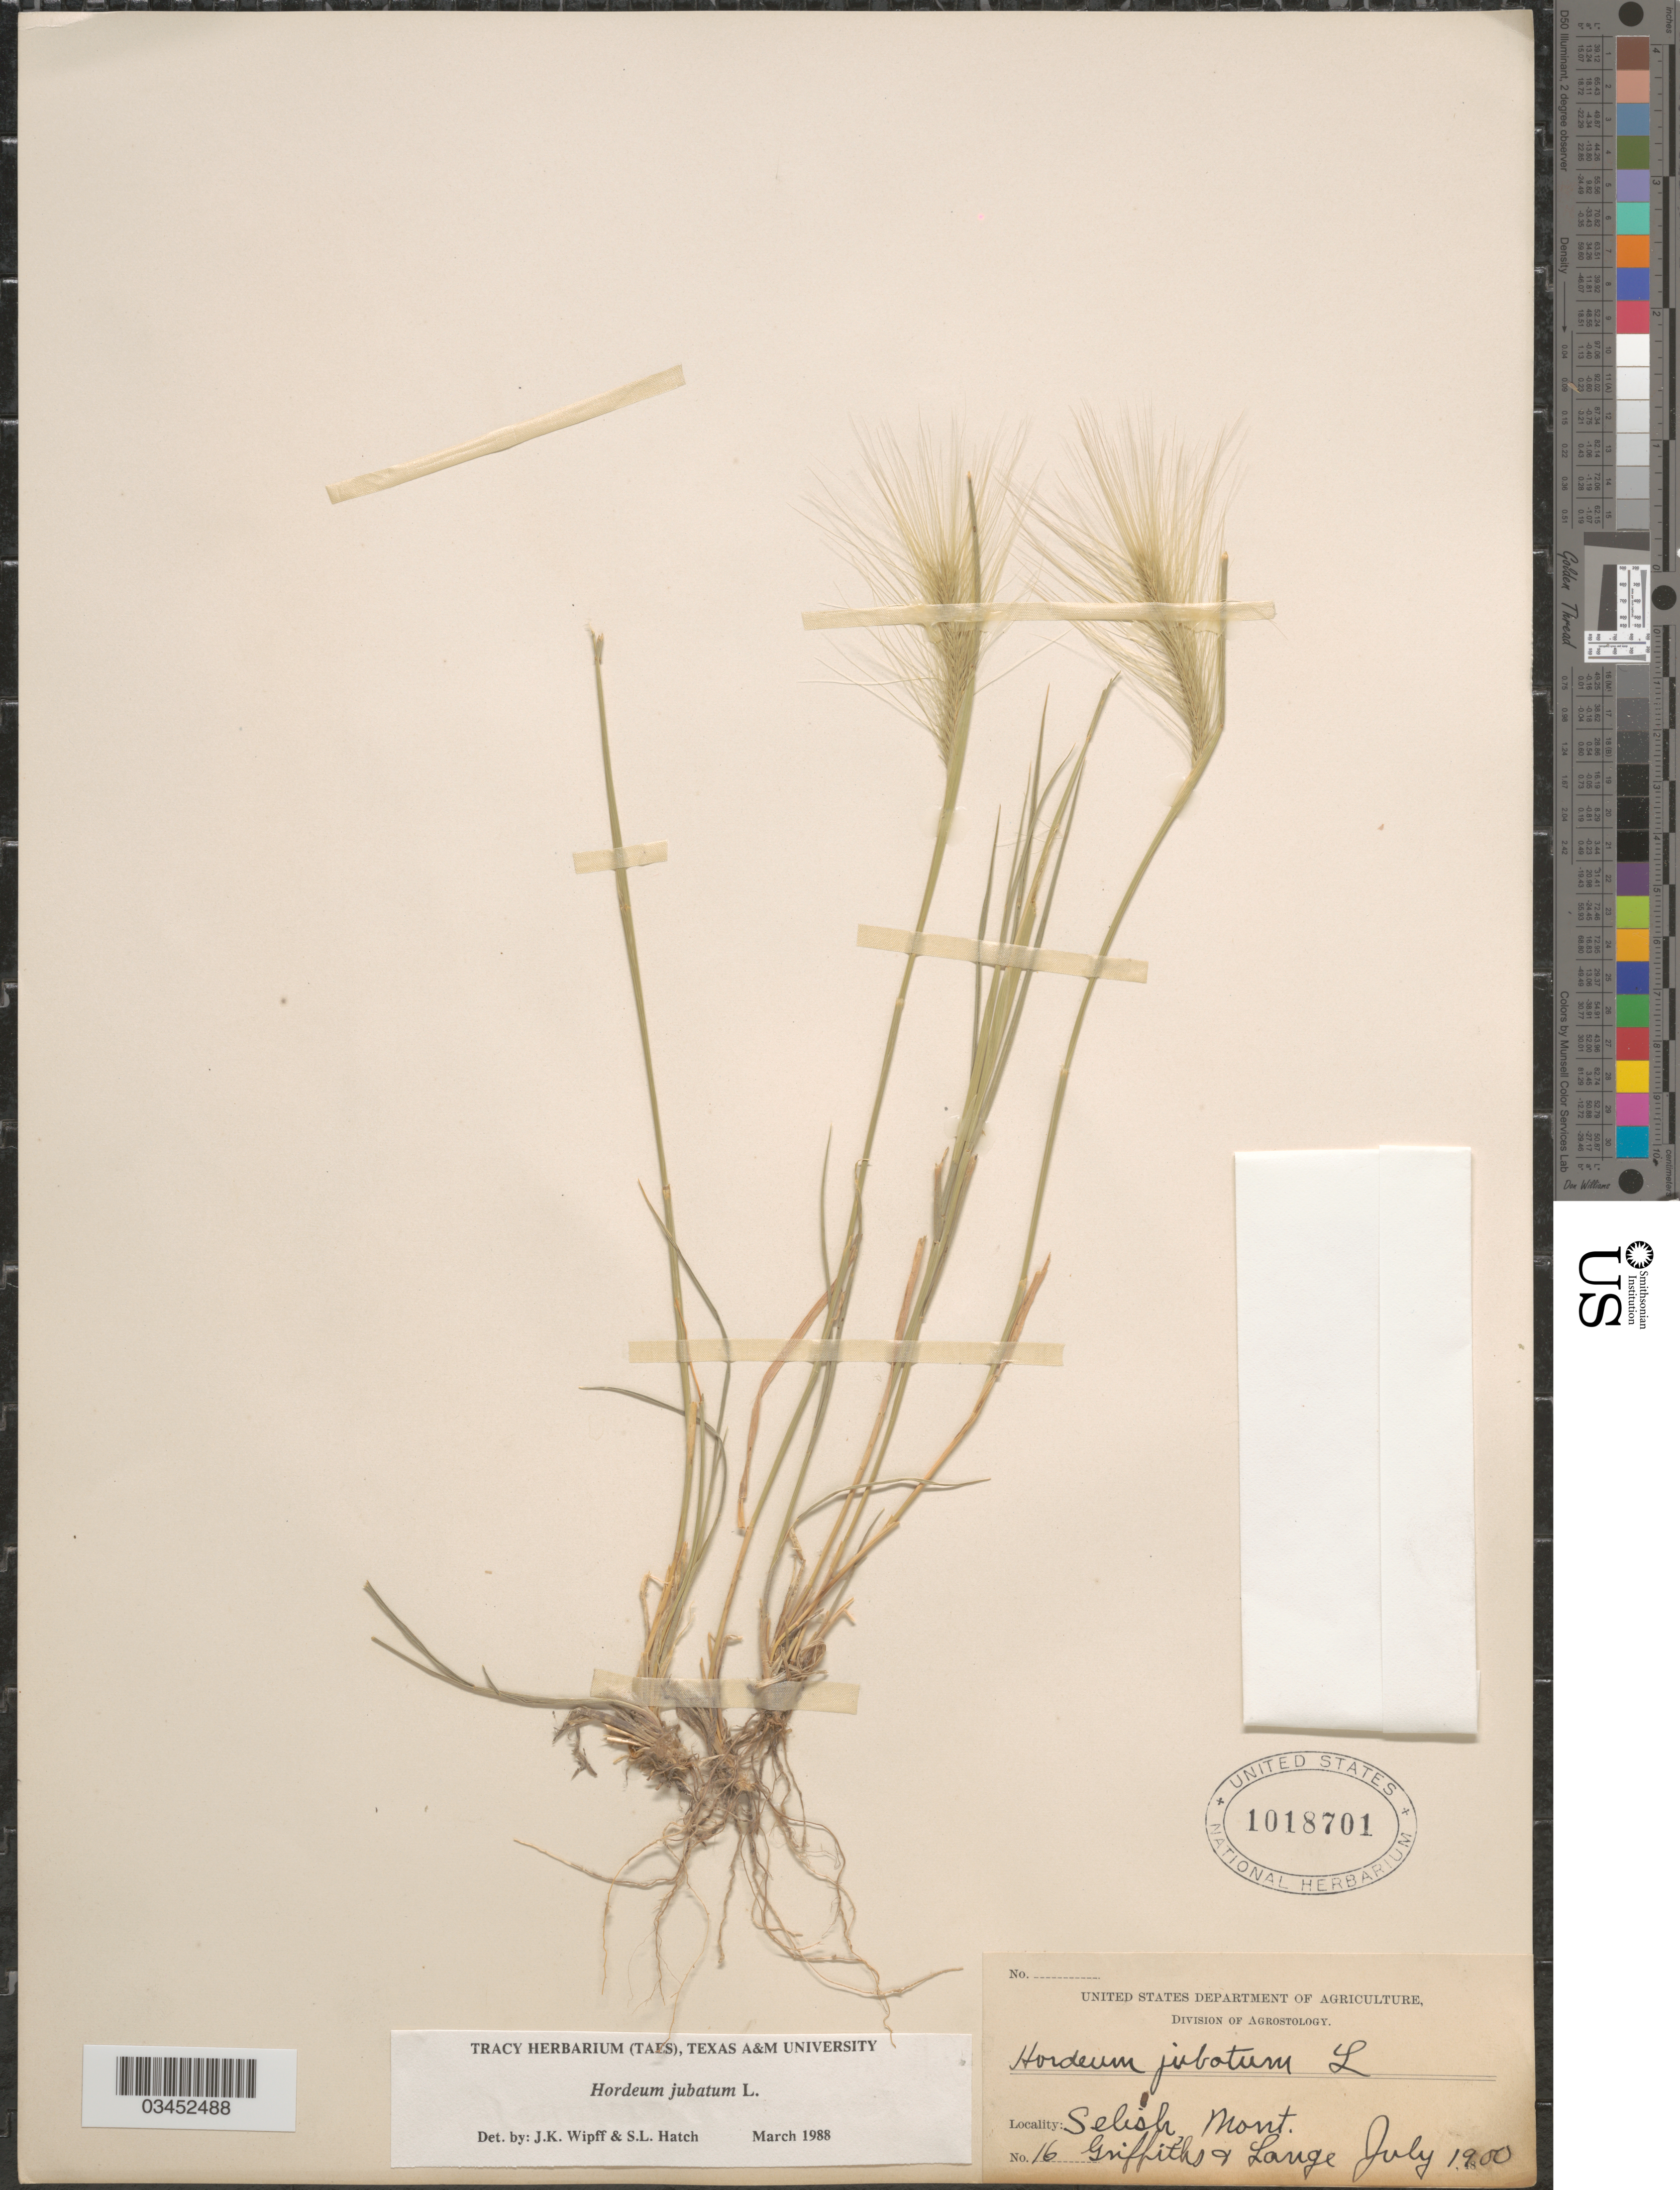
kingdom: Plantae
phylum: Tracheophyta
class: Liliopsida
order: Poales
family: Poaceae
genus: Hordeum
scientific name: Hordeum jubatum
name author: L.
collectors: -- Griffiths & -- Lange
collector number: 16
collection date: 1900-07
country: United States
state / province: Montana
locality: Selish.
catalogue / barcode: US 1018701